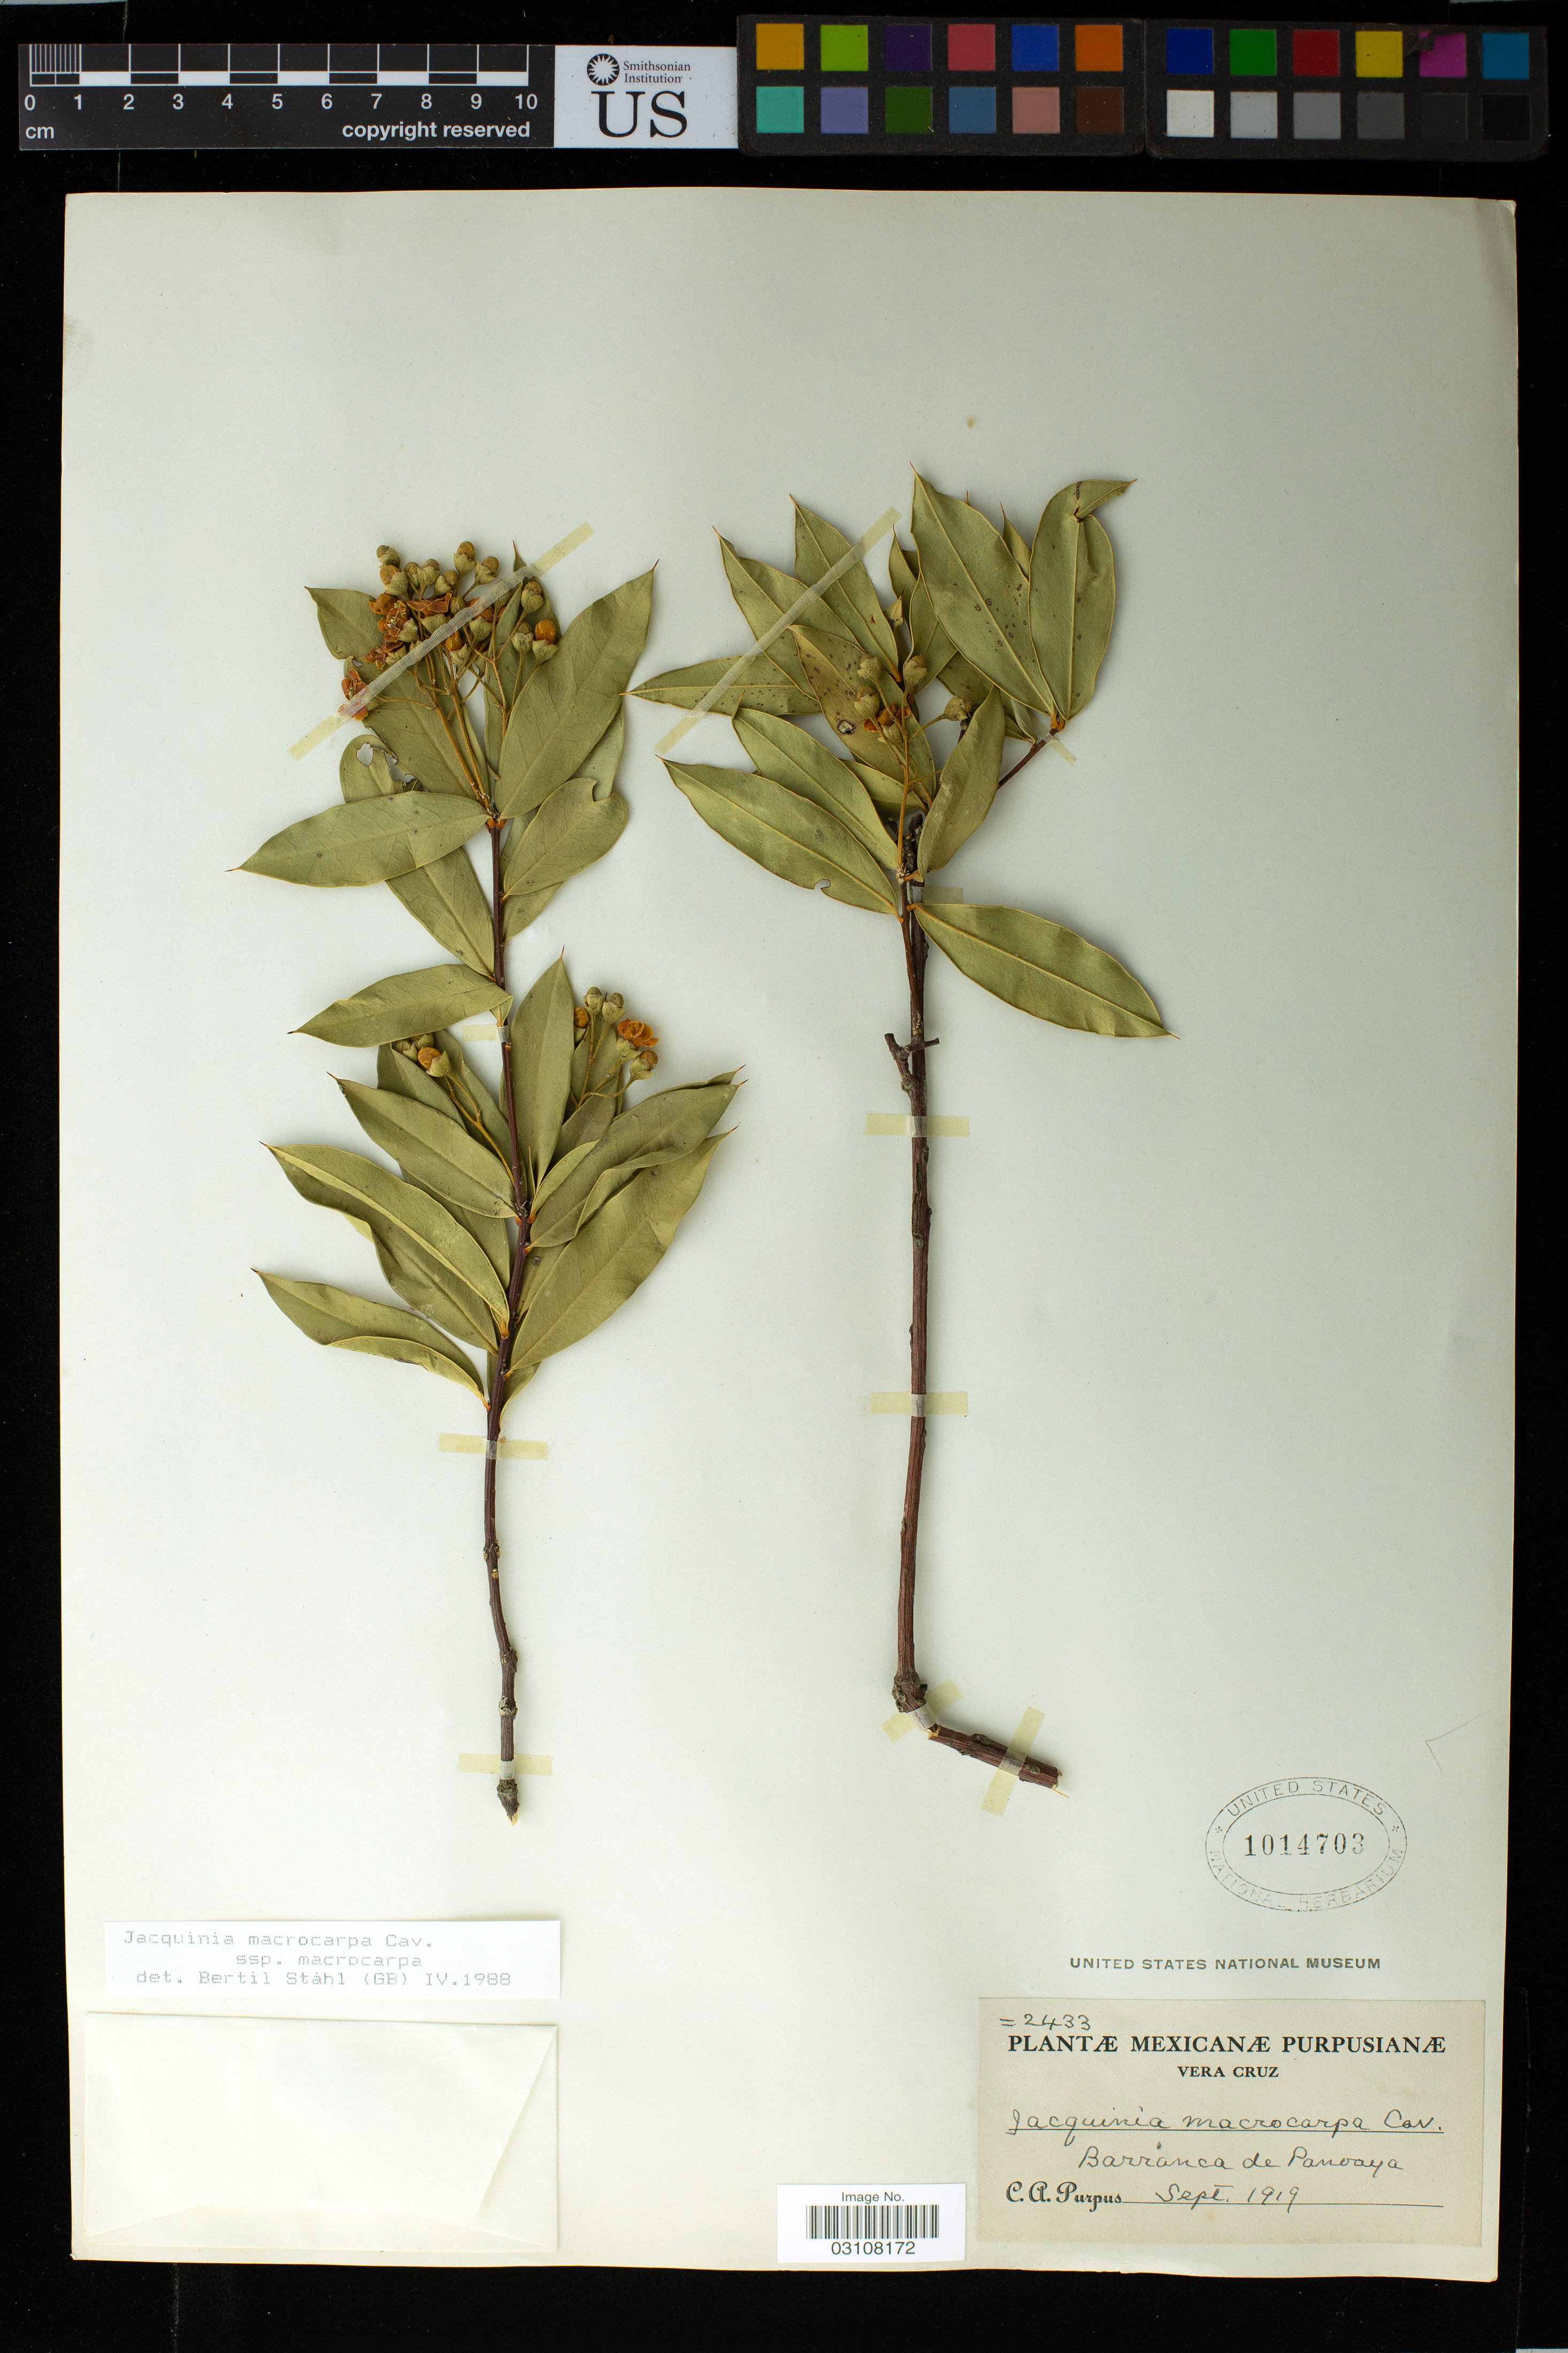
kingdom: Plantae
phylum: Tracheophyta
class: Magnoliopsida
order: Ericales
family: Primulaceae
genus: Jacquinia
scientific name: Jacquinia macrocarpa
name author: Cav.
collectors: C. A. Purpus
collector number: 2433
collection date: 1919-09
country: Mexico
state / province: Veracruz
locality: Barranca de Panoaya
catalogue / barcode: US 1014703